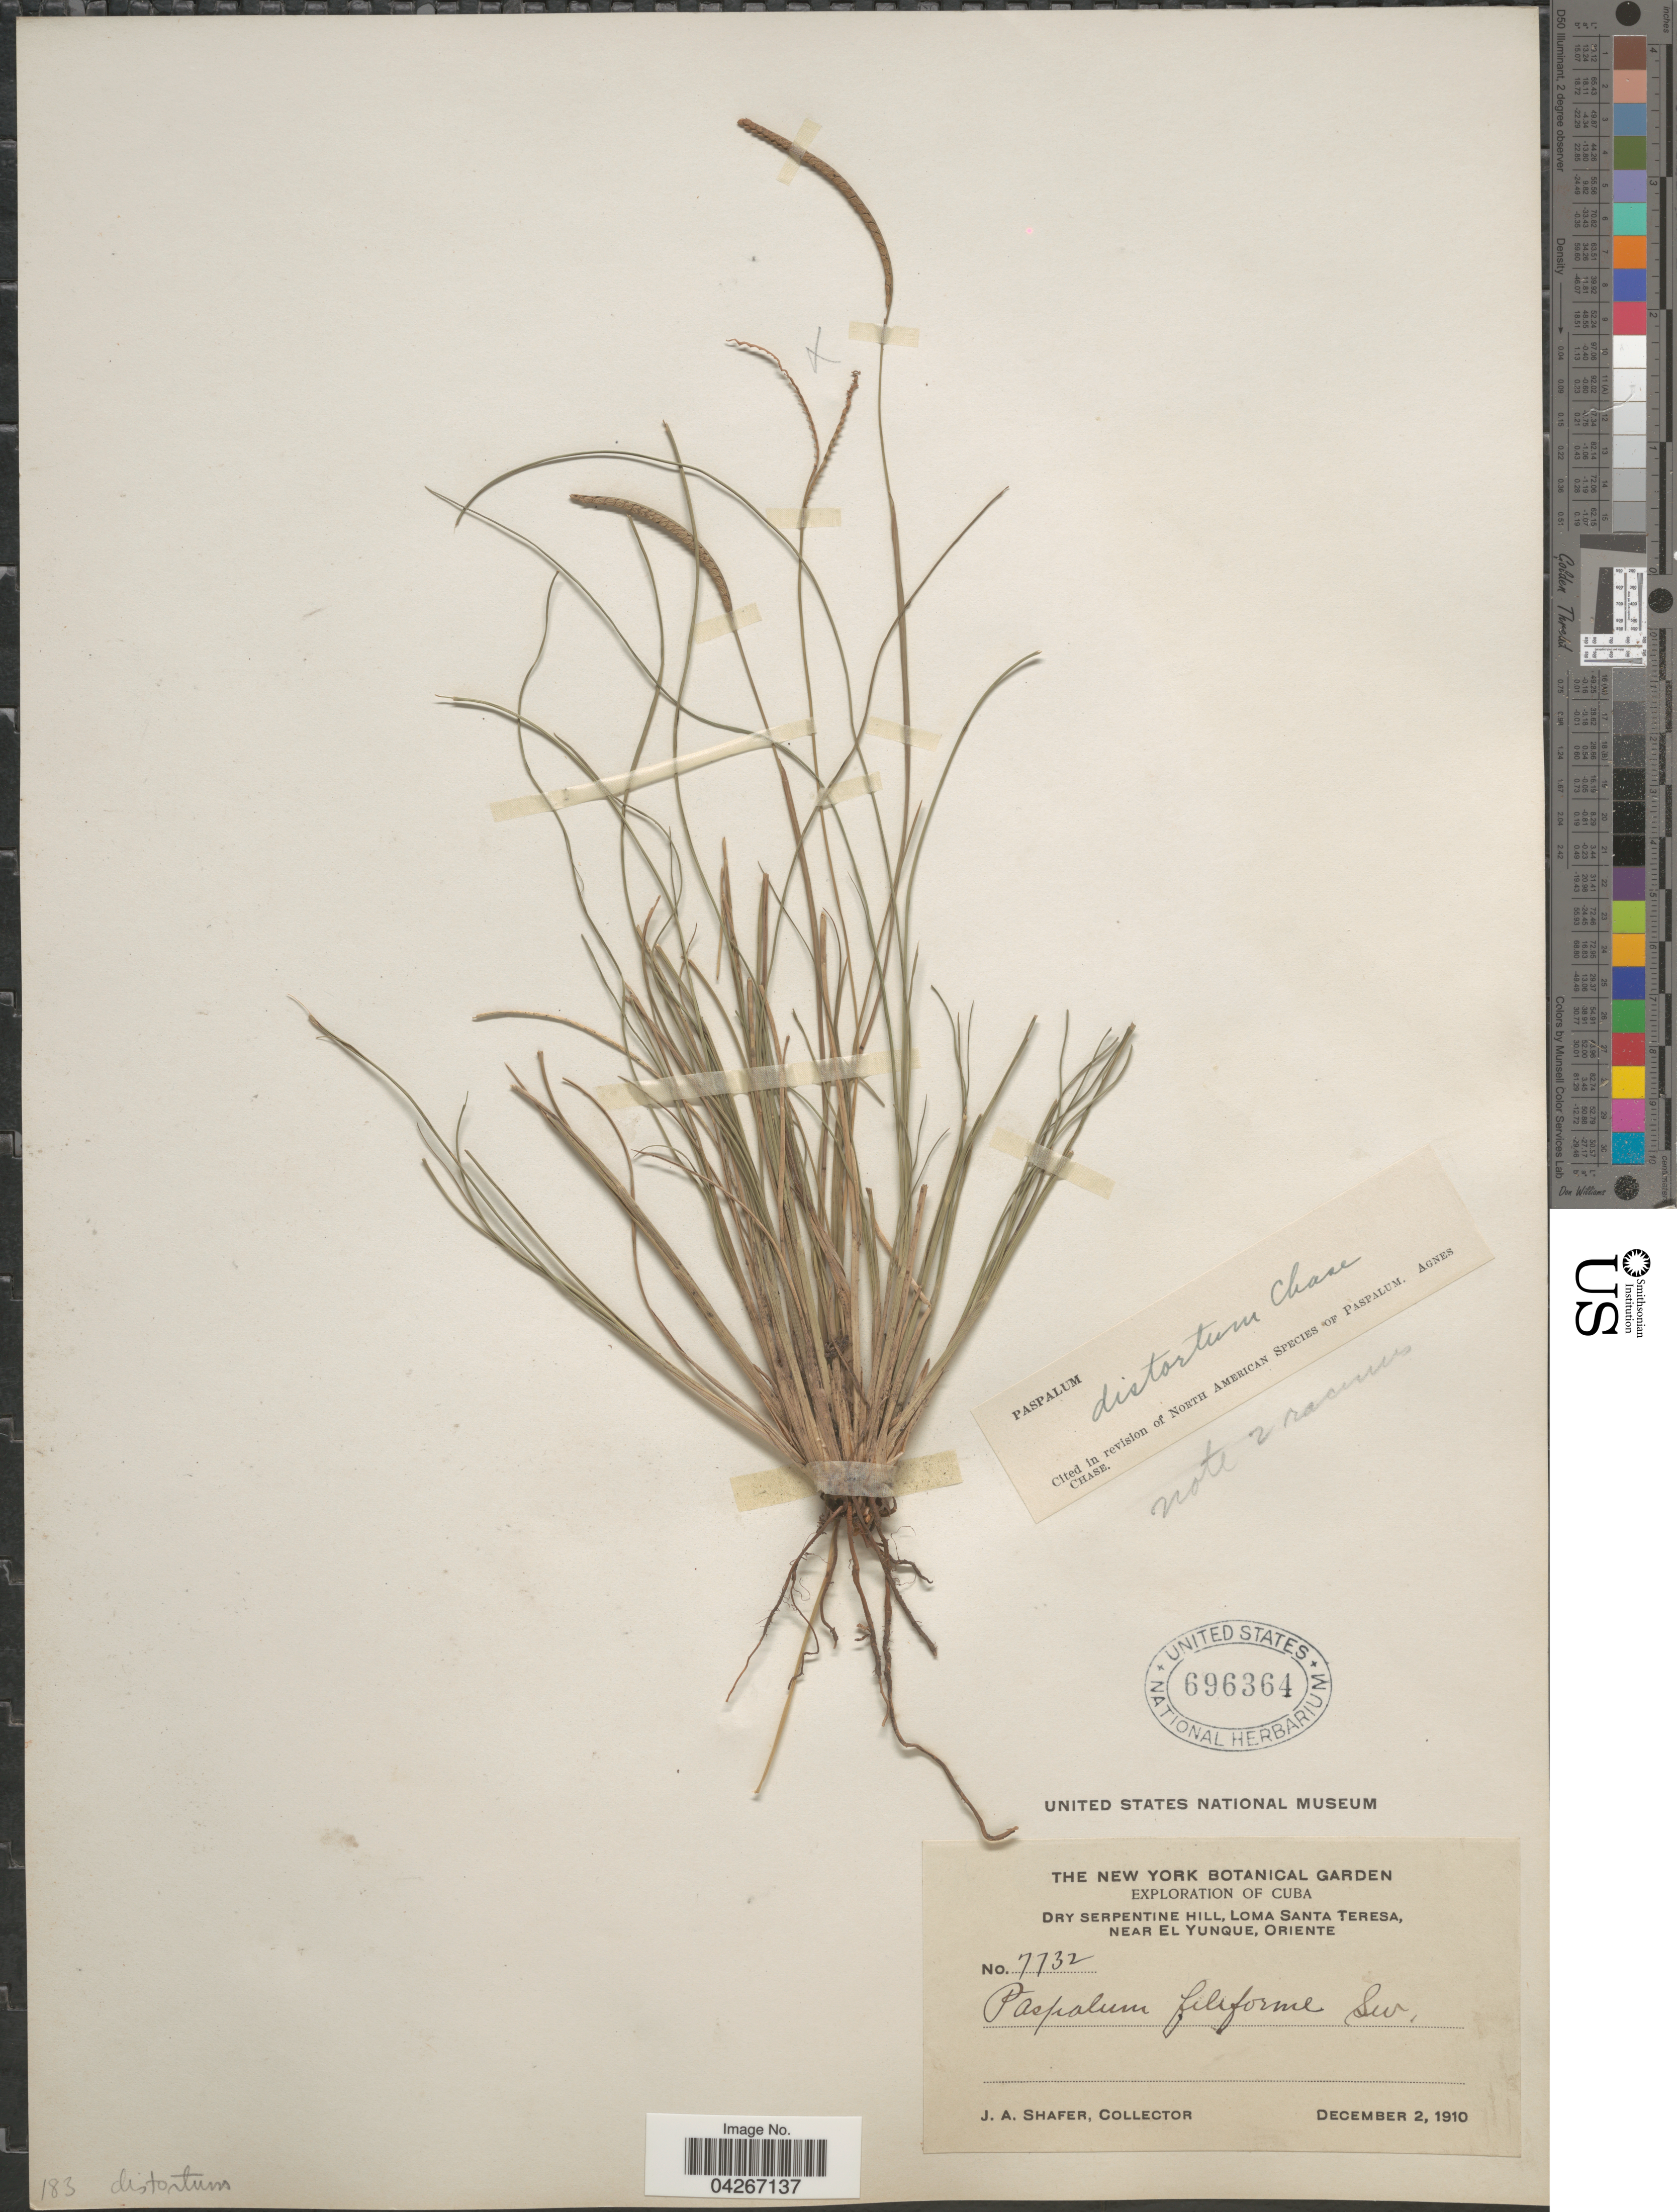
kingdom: Plantae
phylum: Tracheophyta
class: Liliopsida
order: Poales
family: Poaceae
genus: Paspalum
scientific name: Paspalum distortum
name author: Chase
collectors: J. A. Shafer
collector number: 7732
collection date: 1910-12-02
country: Cuba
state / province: Oriente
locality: Exploration Of Cuba. Dry Serpentine Hill, Loma Santa Teresa, Near El Yunque.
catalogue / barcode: US 696364